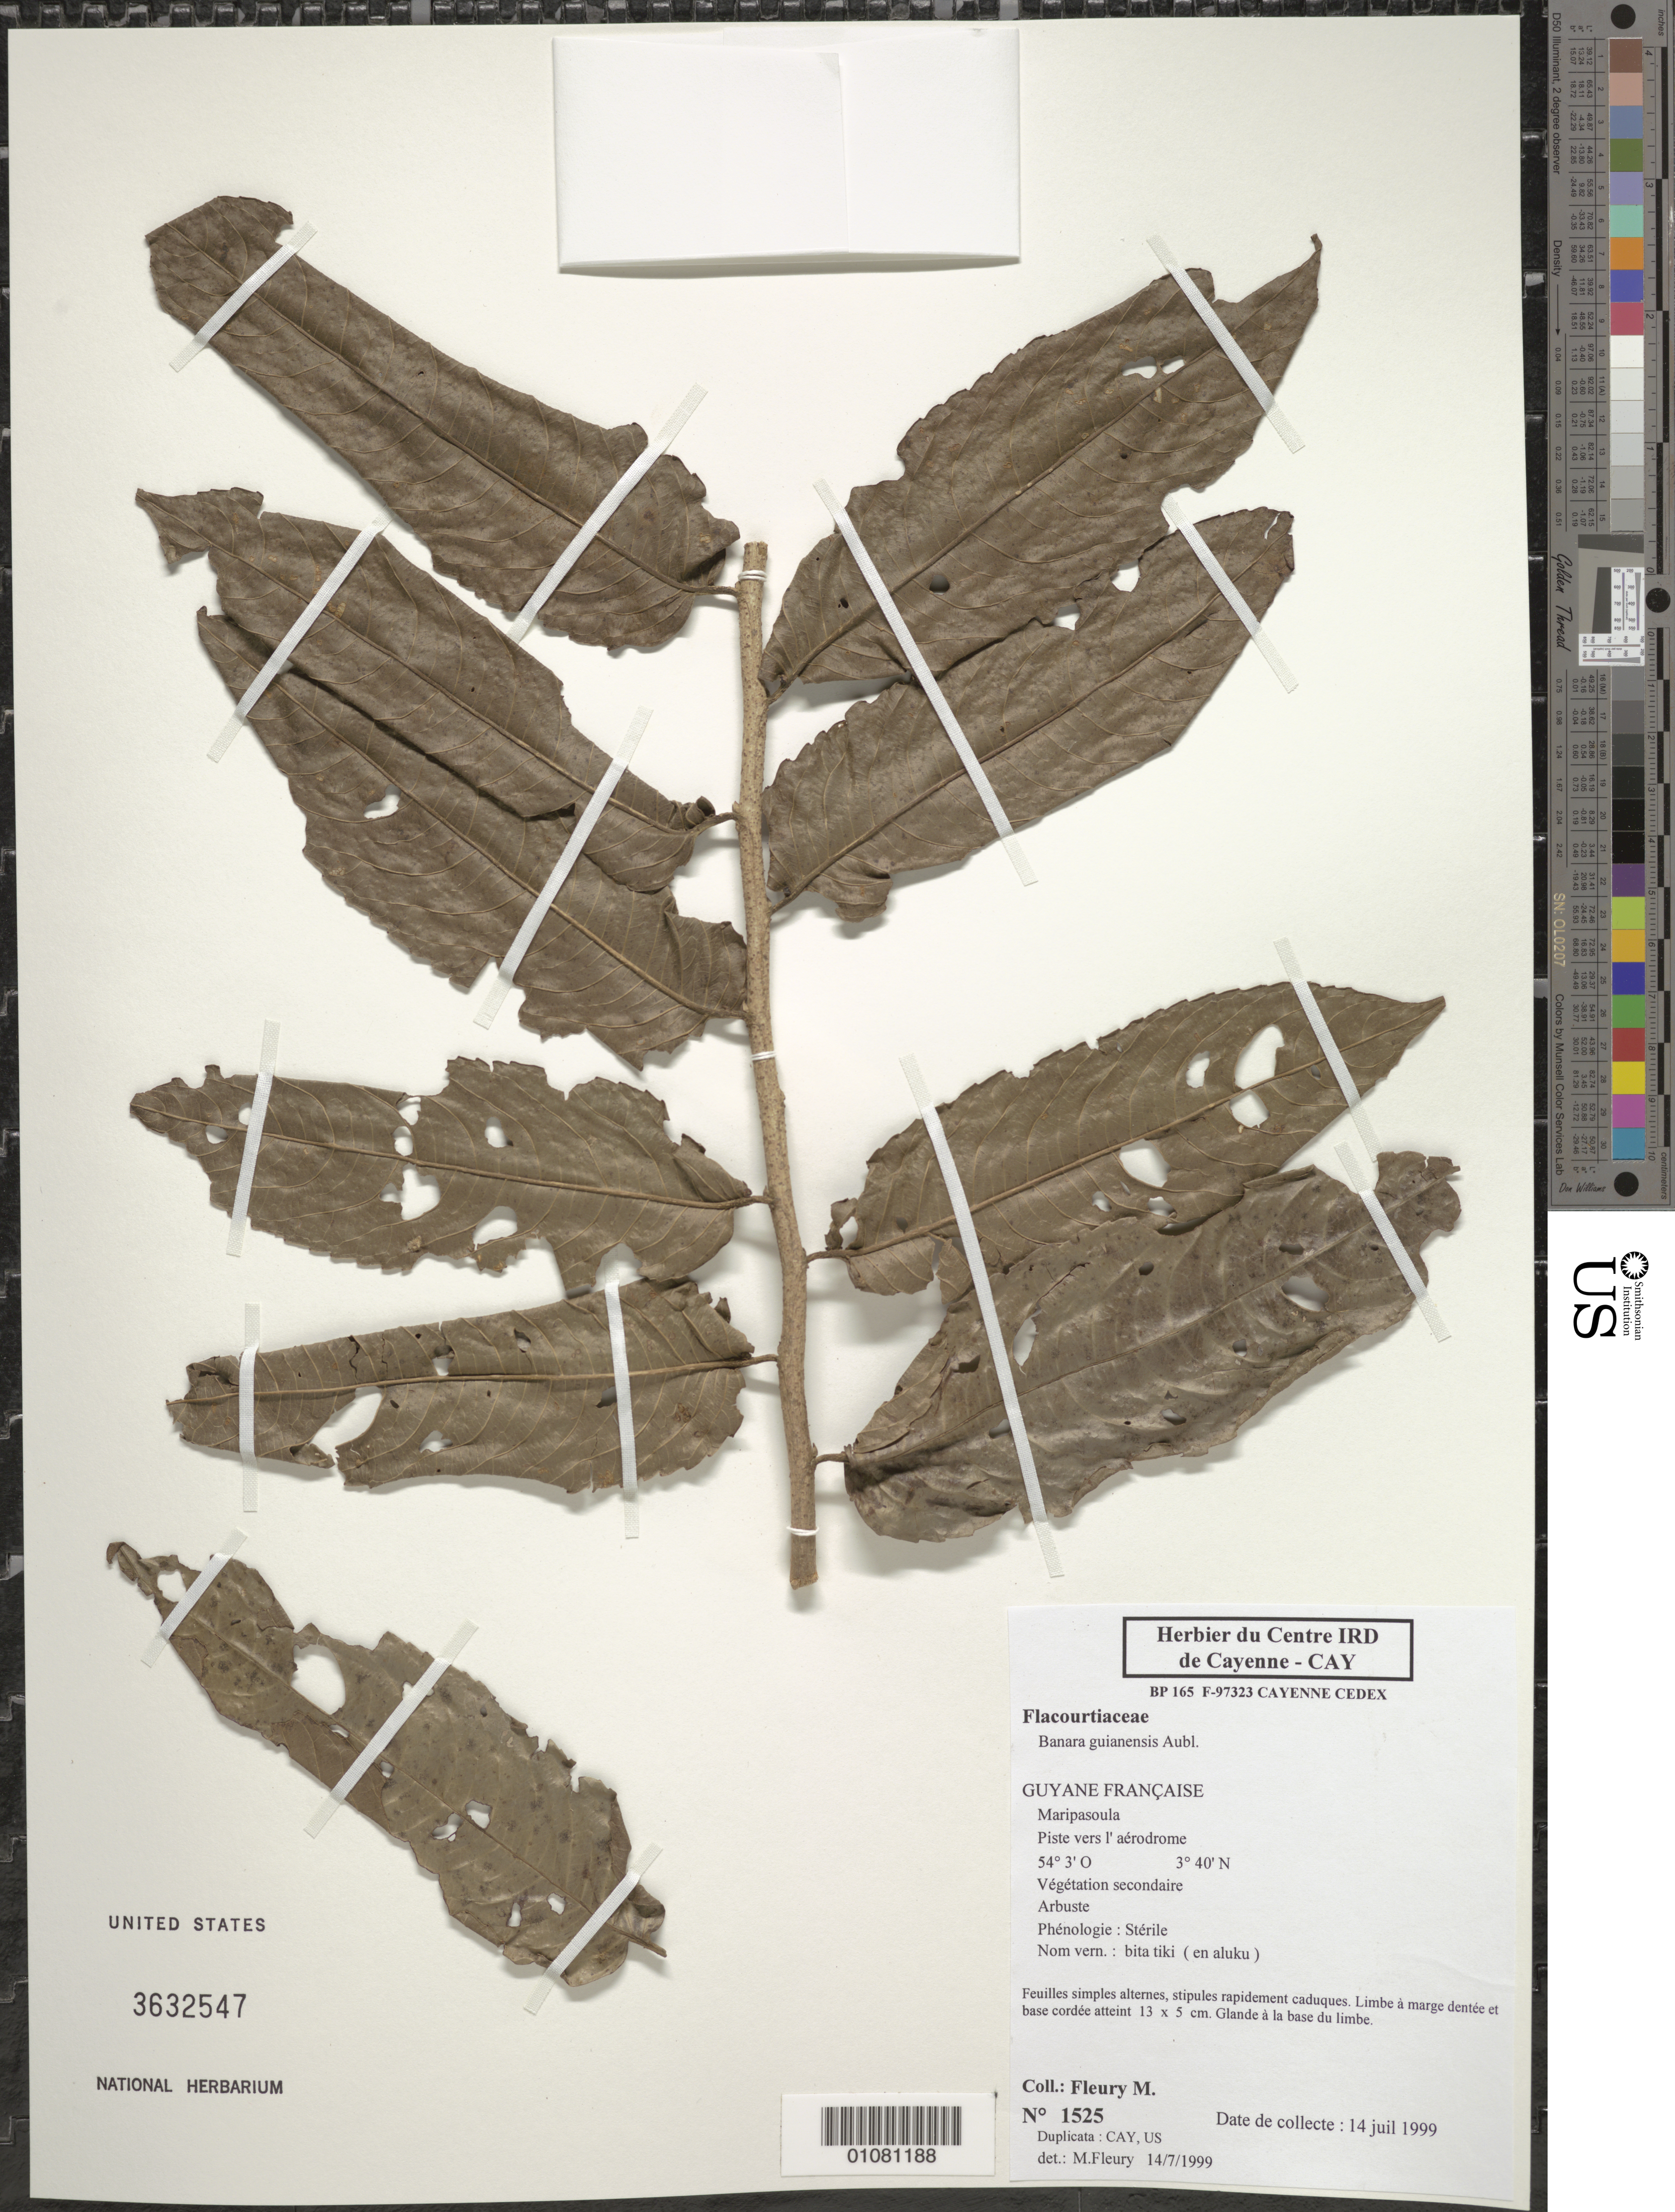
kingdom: Plantae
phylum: Tracheophyta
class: Magnoliopsida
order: Malpighiales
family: Salicaceae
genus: Banara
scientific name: Banara guianensis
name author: Aubl.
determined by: Fleury, M.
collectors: M. Fleury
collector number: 1525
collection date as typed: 14-Jul-99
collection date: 1999-07-14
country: French Guiana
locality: Maripasoula, piste vers l'aerodrome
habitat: Vegetation secondaire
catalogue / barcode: US 3632547